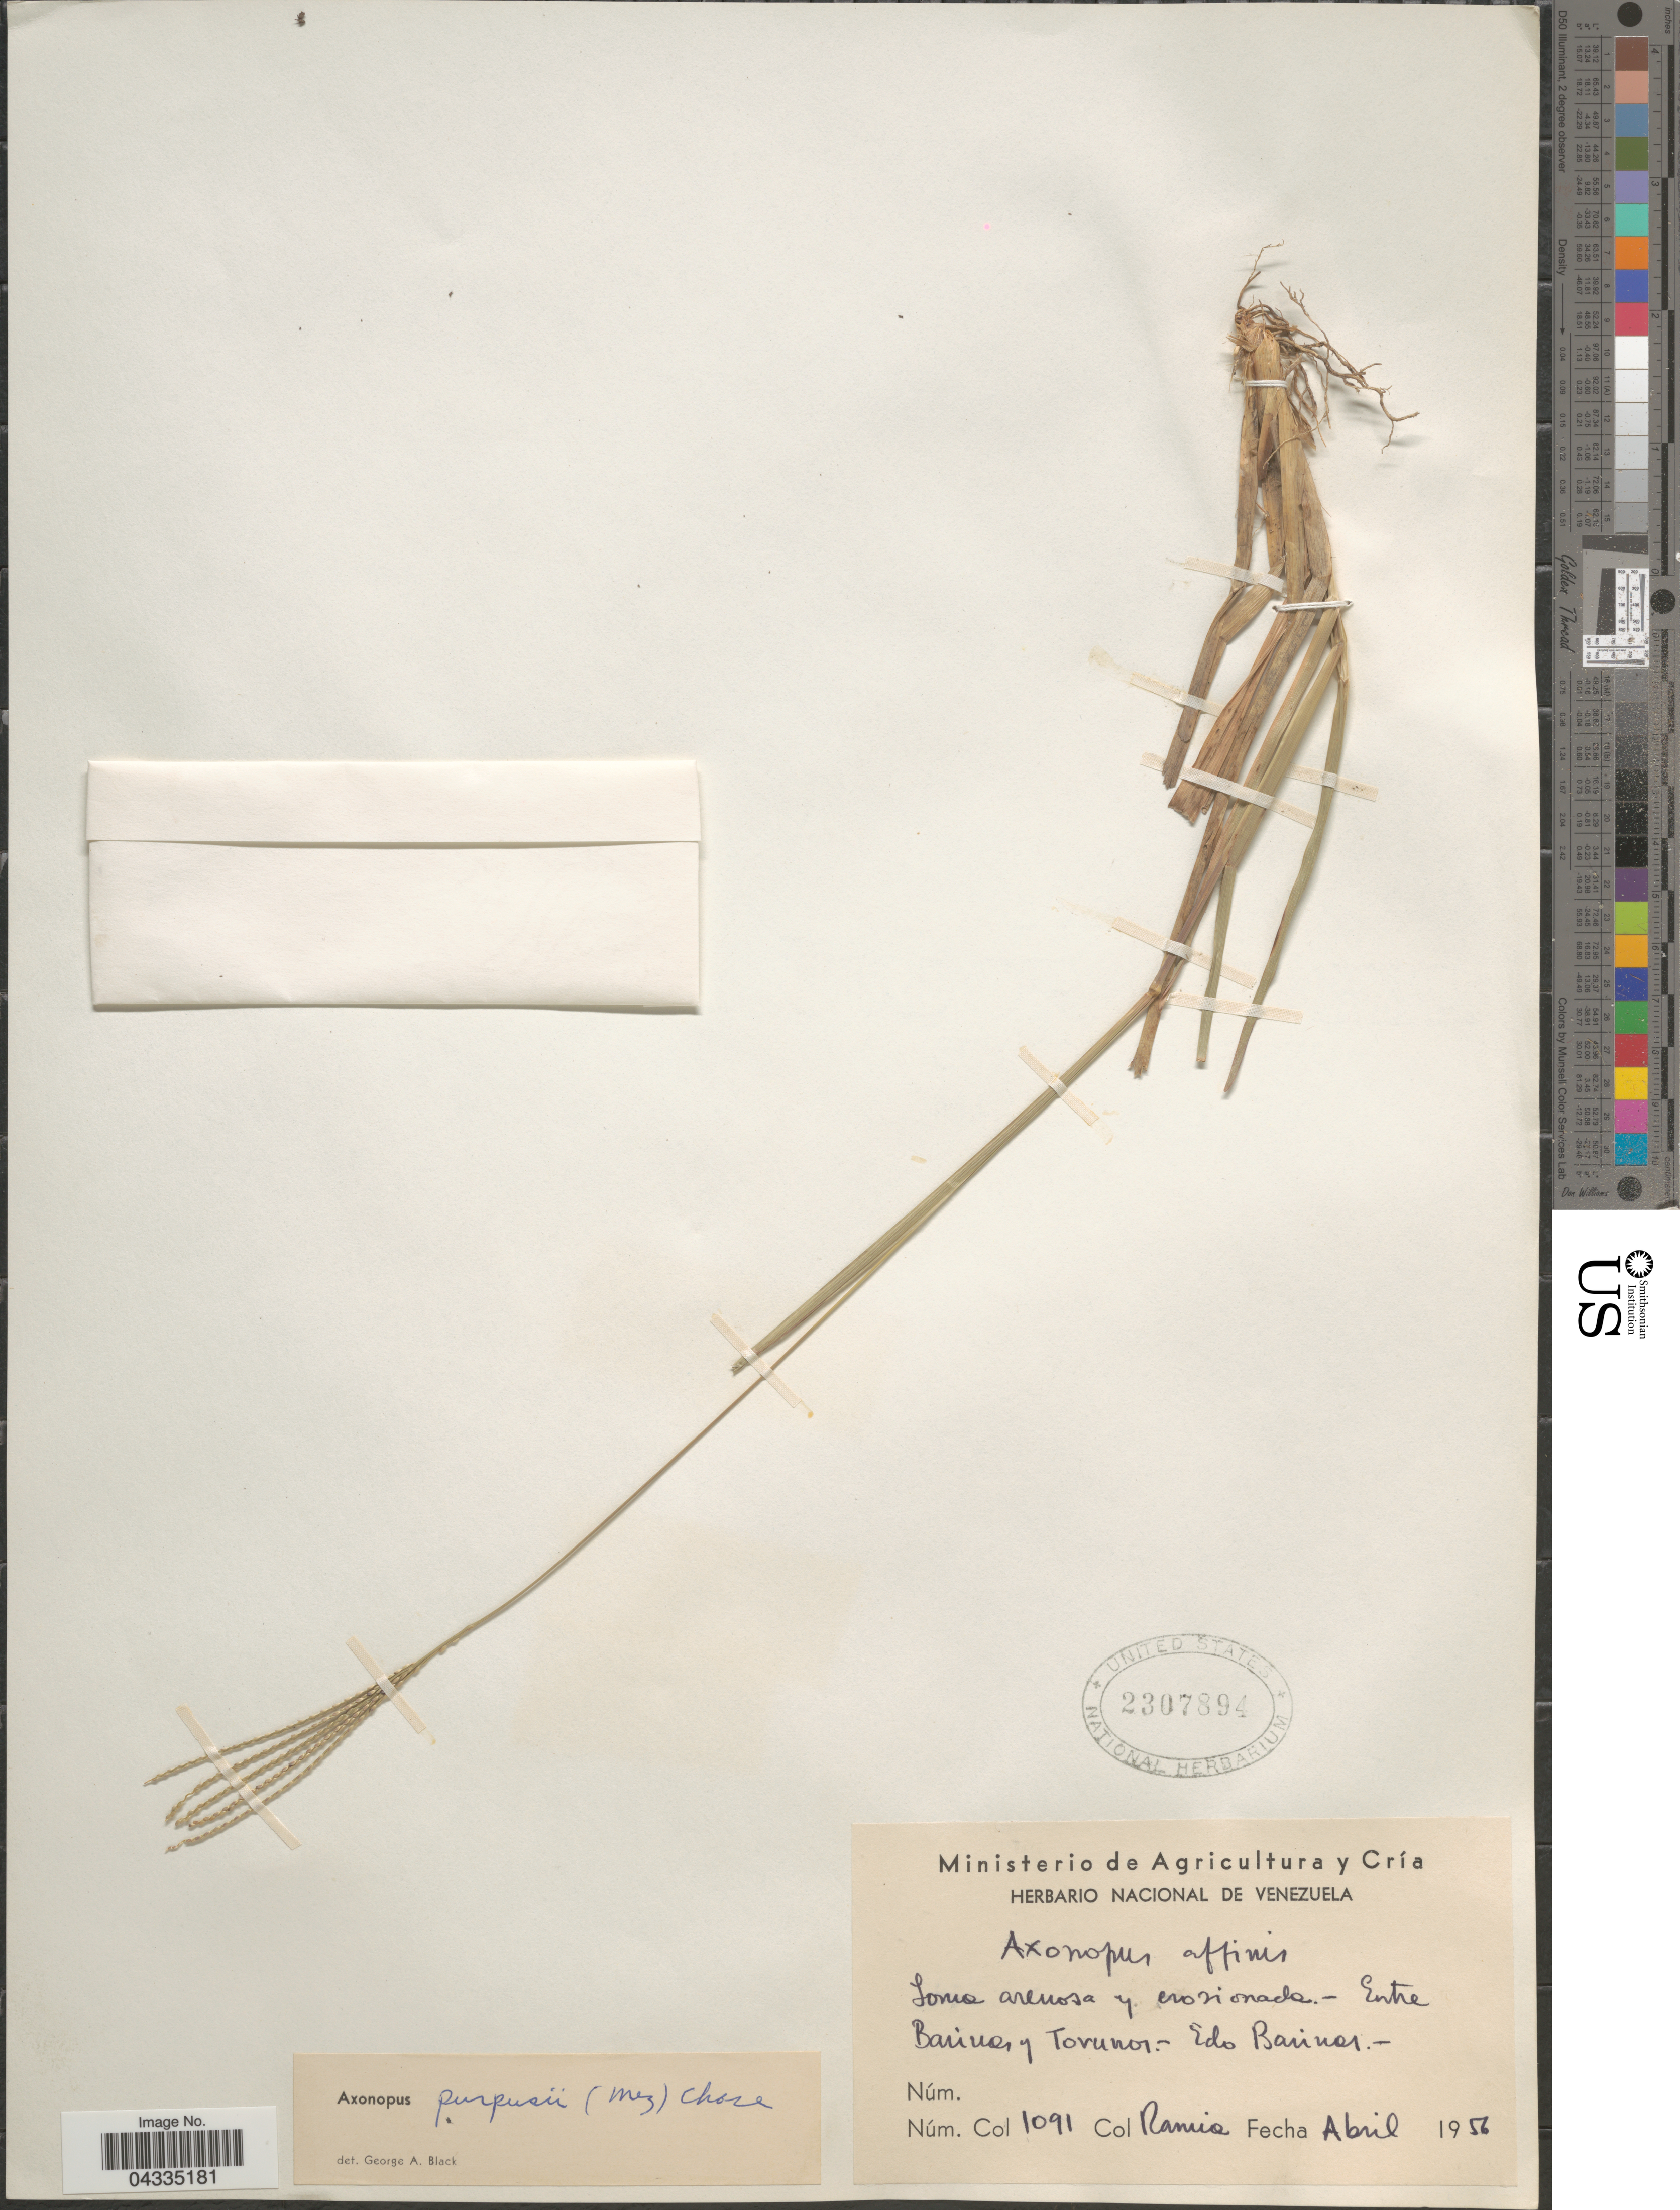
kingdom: Plantae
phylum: Tracheophyta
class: Liliopsida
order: Poales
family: Poaceae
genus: Axonopus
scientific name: Axonopus purpusii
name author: (Mez) Chase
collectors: -- Ramia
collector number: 1091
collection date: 1956-04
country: Venezuela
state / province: Barinas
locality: Entre Barinas y Torunos.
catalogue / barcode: US 2307894